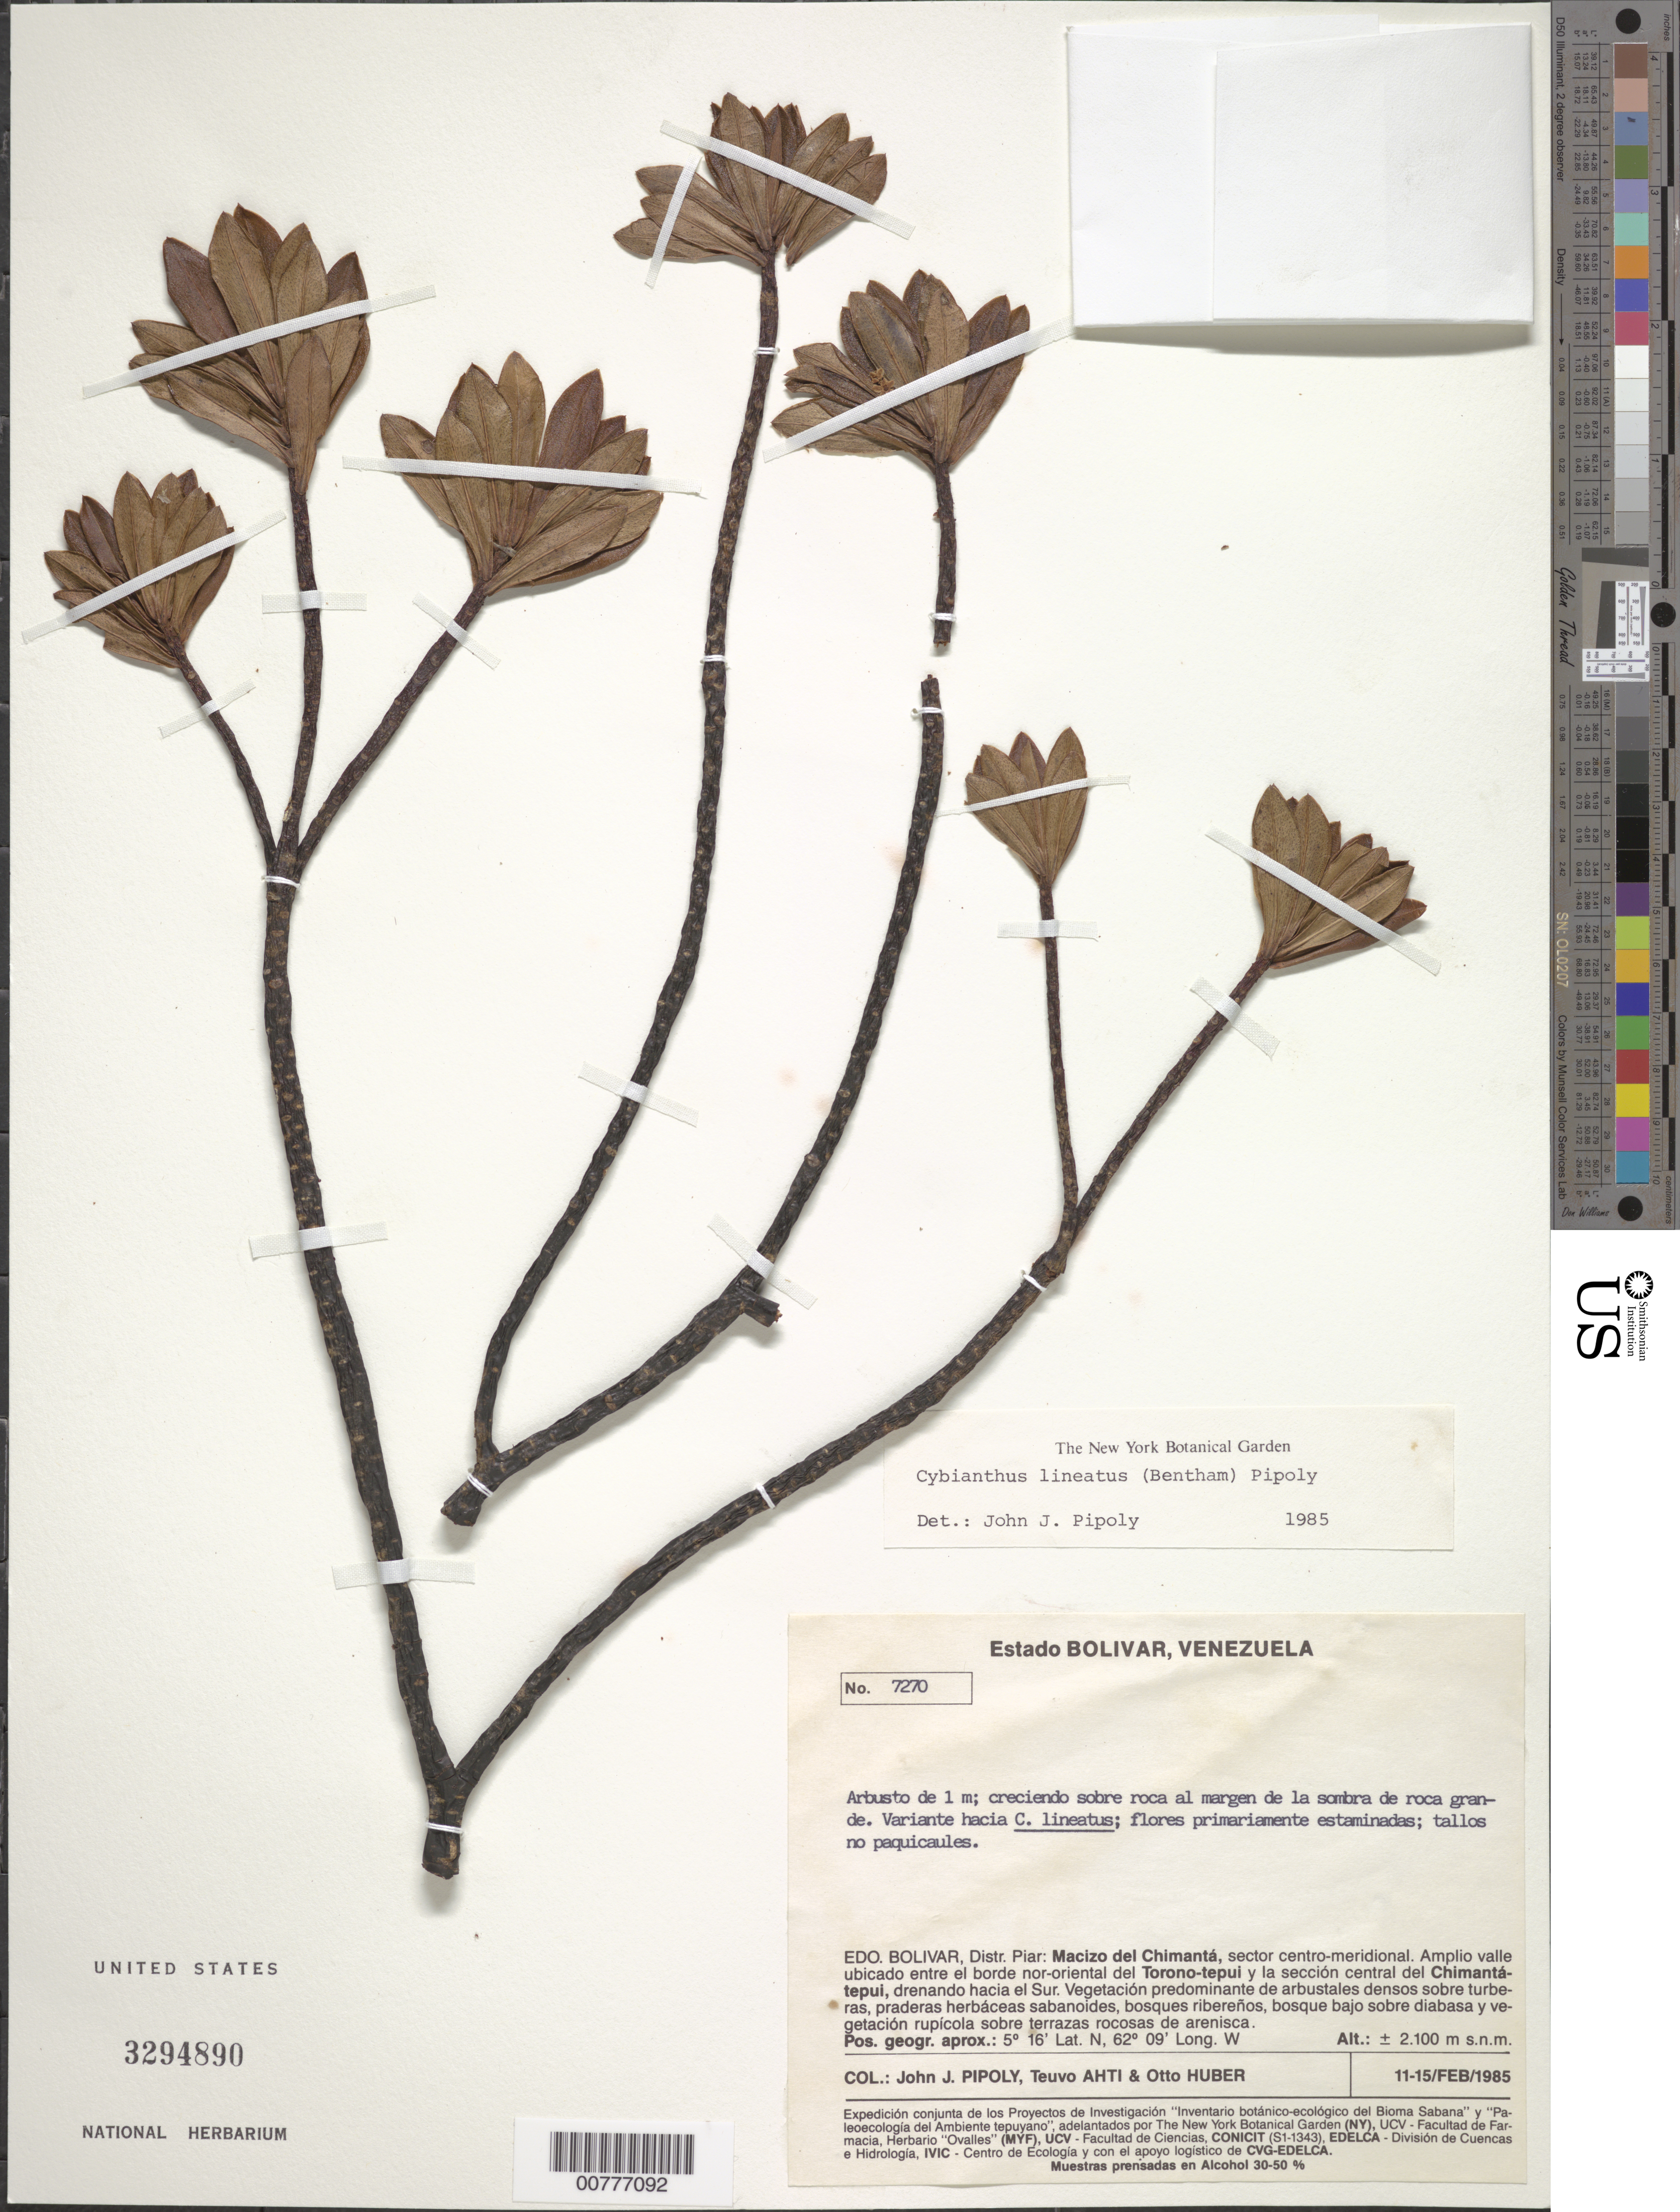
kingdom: Plantae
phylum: Tracheophyta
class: Magnoliopsida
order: Ericales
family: Primulaceae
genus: Cybianthus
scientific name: Cybianthus lineatus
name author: (Benth.) Pipoly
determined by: Pipoly, J. J., III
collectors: J. J. Pipoly, T. T. Ahti & O. Huber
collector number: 7270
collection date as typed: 11-Feb-85 to 15-Feb-85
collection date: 1985-02-11/1985-02-15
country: Venezuela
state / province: Bolívar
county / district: Piar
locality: Macizo del Chimantá, sector centro-meridional; wide valley between the northwest side of the Torono-tepuí and the middle section of the Chimantá-tepuí, draining from the south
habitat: Vegetación predominante de arbustales denso sobre turberas, praderas herbáceas sabanoides, bosques ribereños, bosque bajo sobre diabasa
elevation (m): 2100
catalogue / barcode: US 3294890